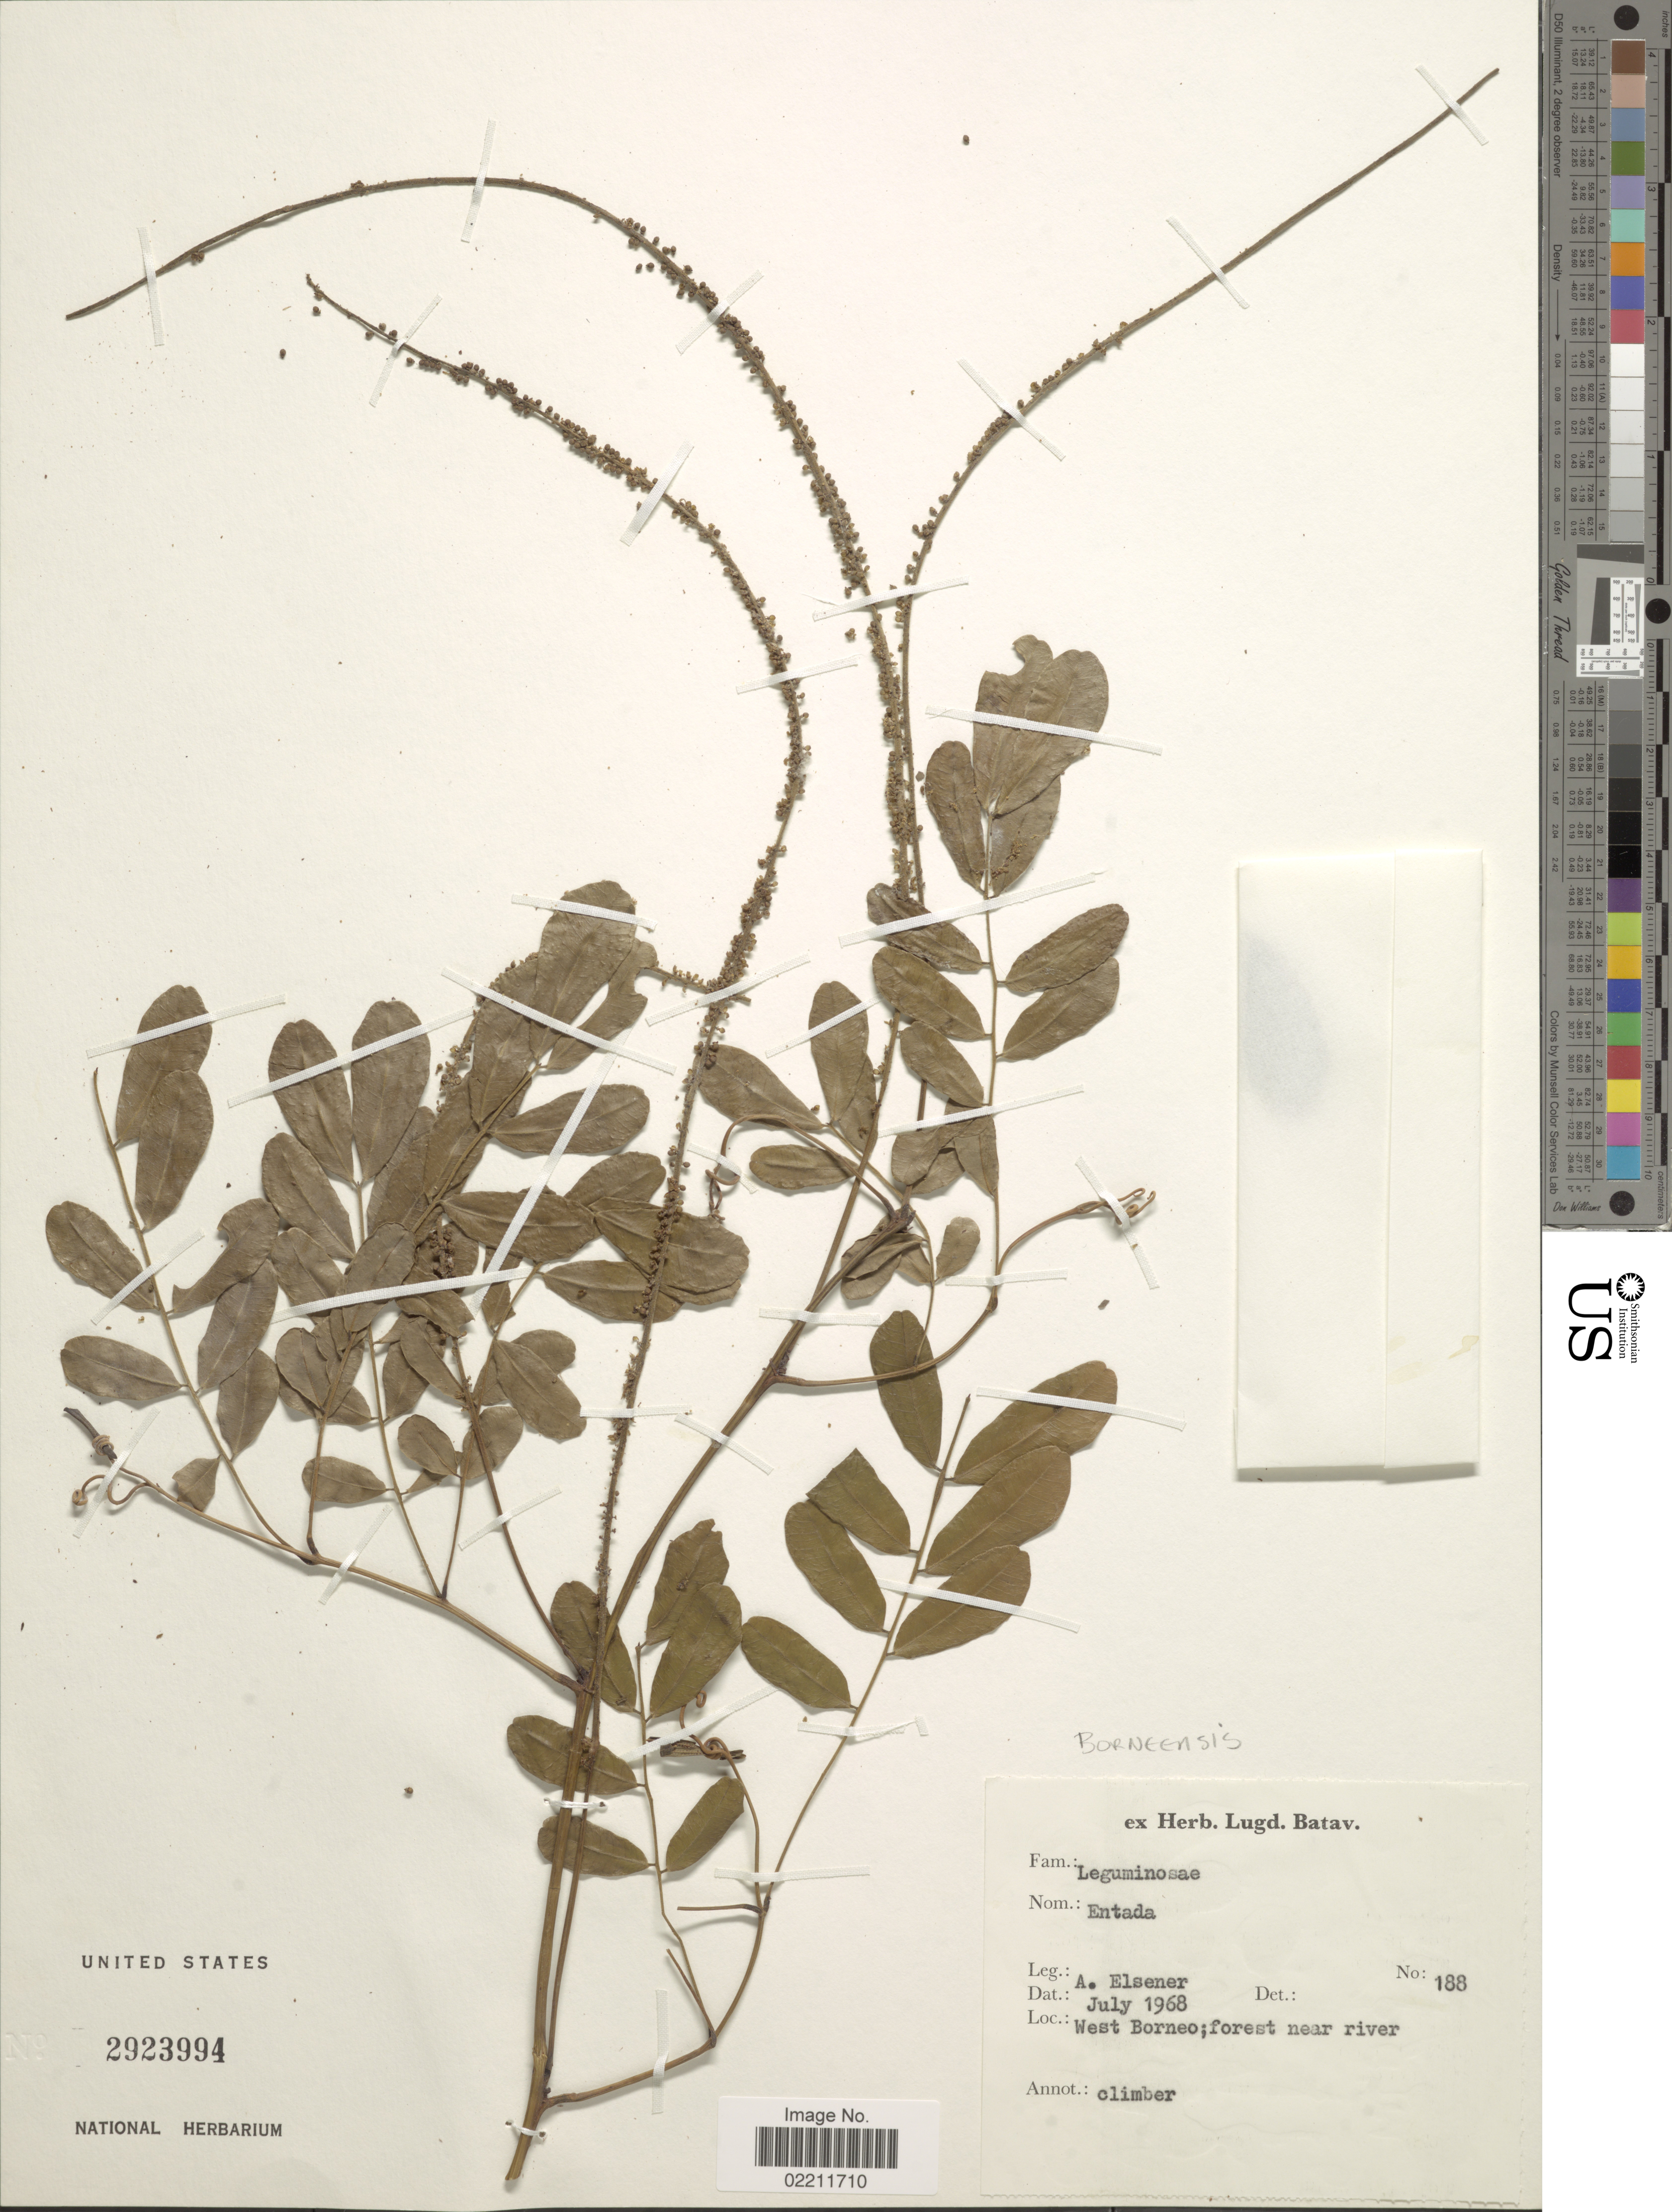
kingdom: Plantae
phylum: Tracheophyta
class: Magnoliopsida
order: Fabales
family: Fabaceae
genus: Entada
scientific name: Entada borneensis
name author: Ridl.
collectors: A. Elsener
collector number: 188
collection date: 1968-07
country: Brunei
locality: West Borneo forest near river.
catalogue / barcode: US 2923994